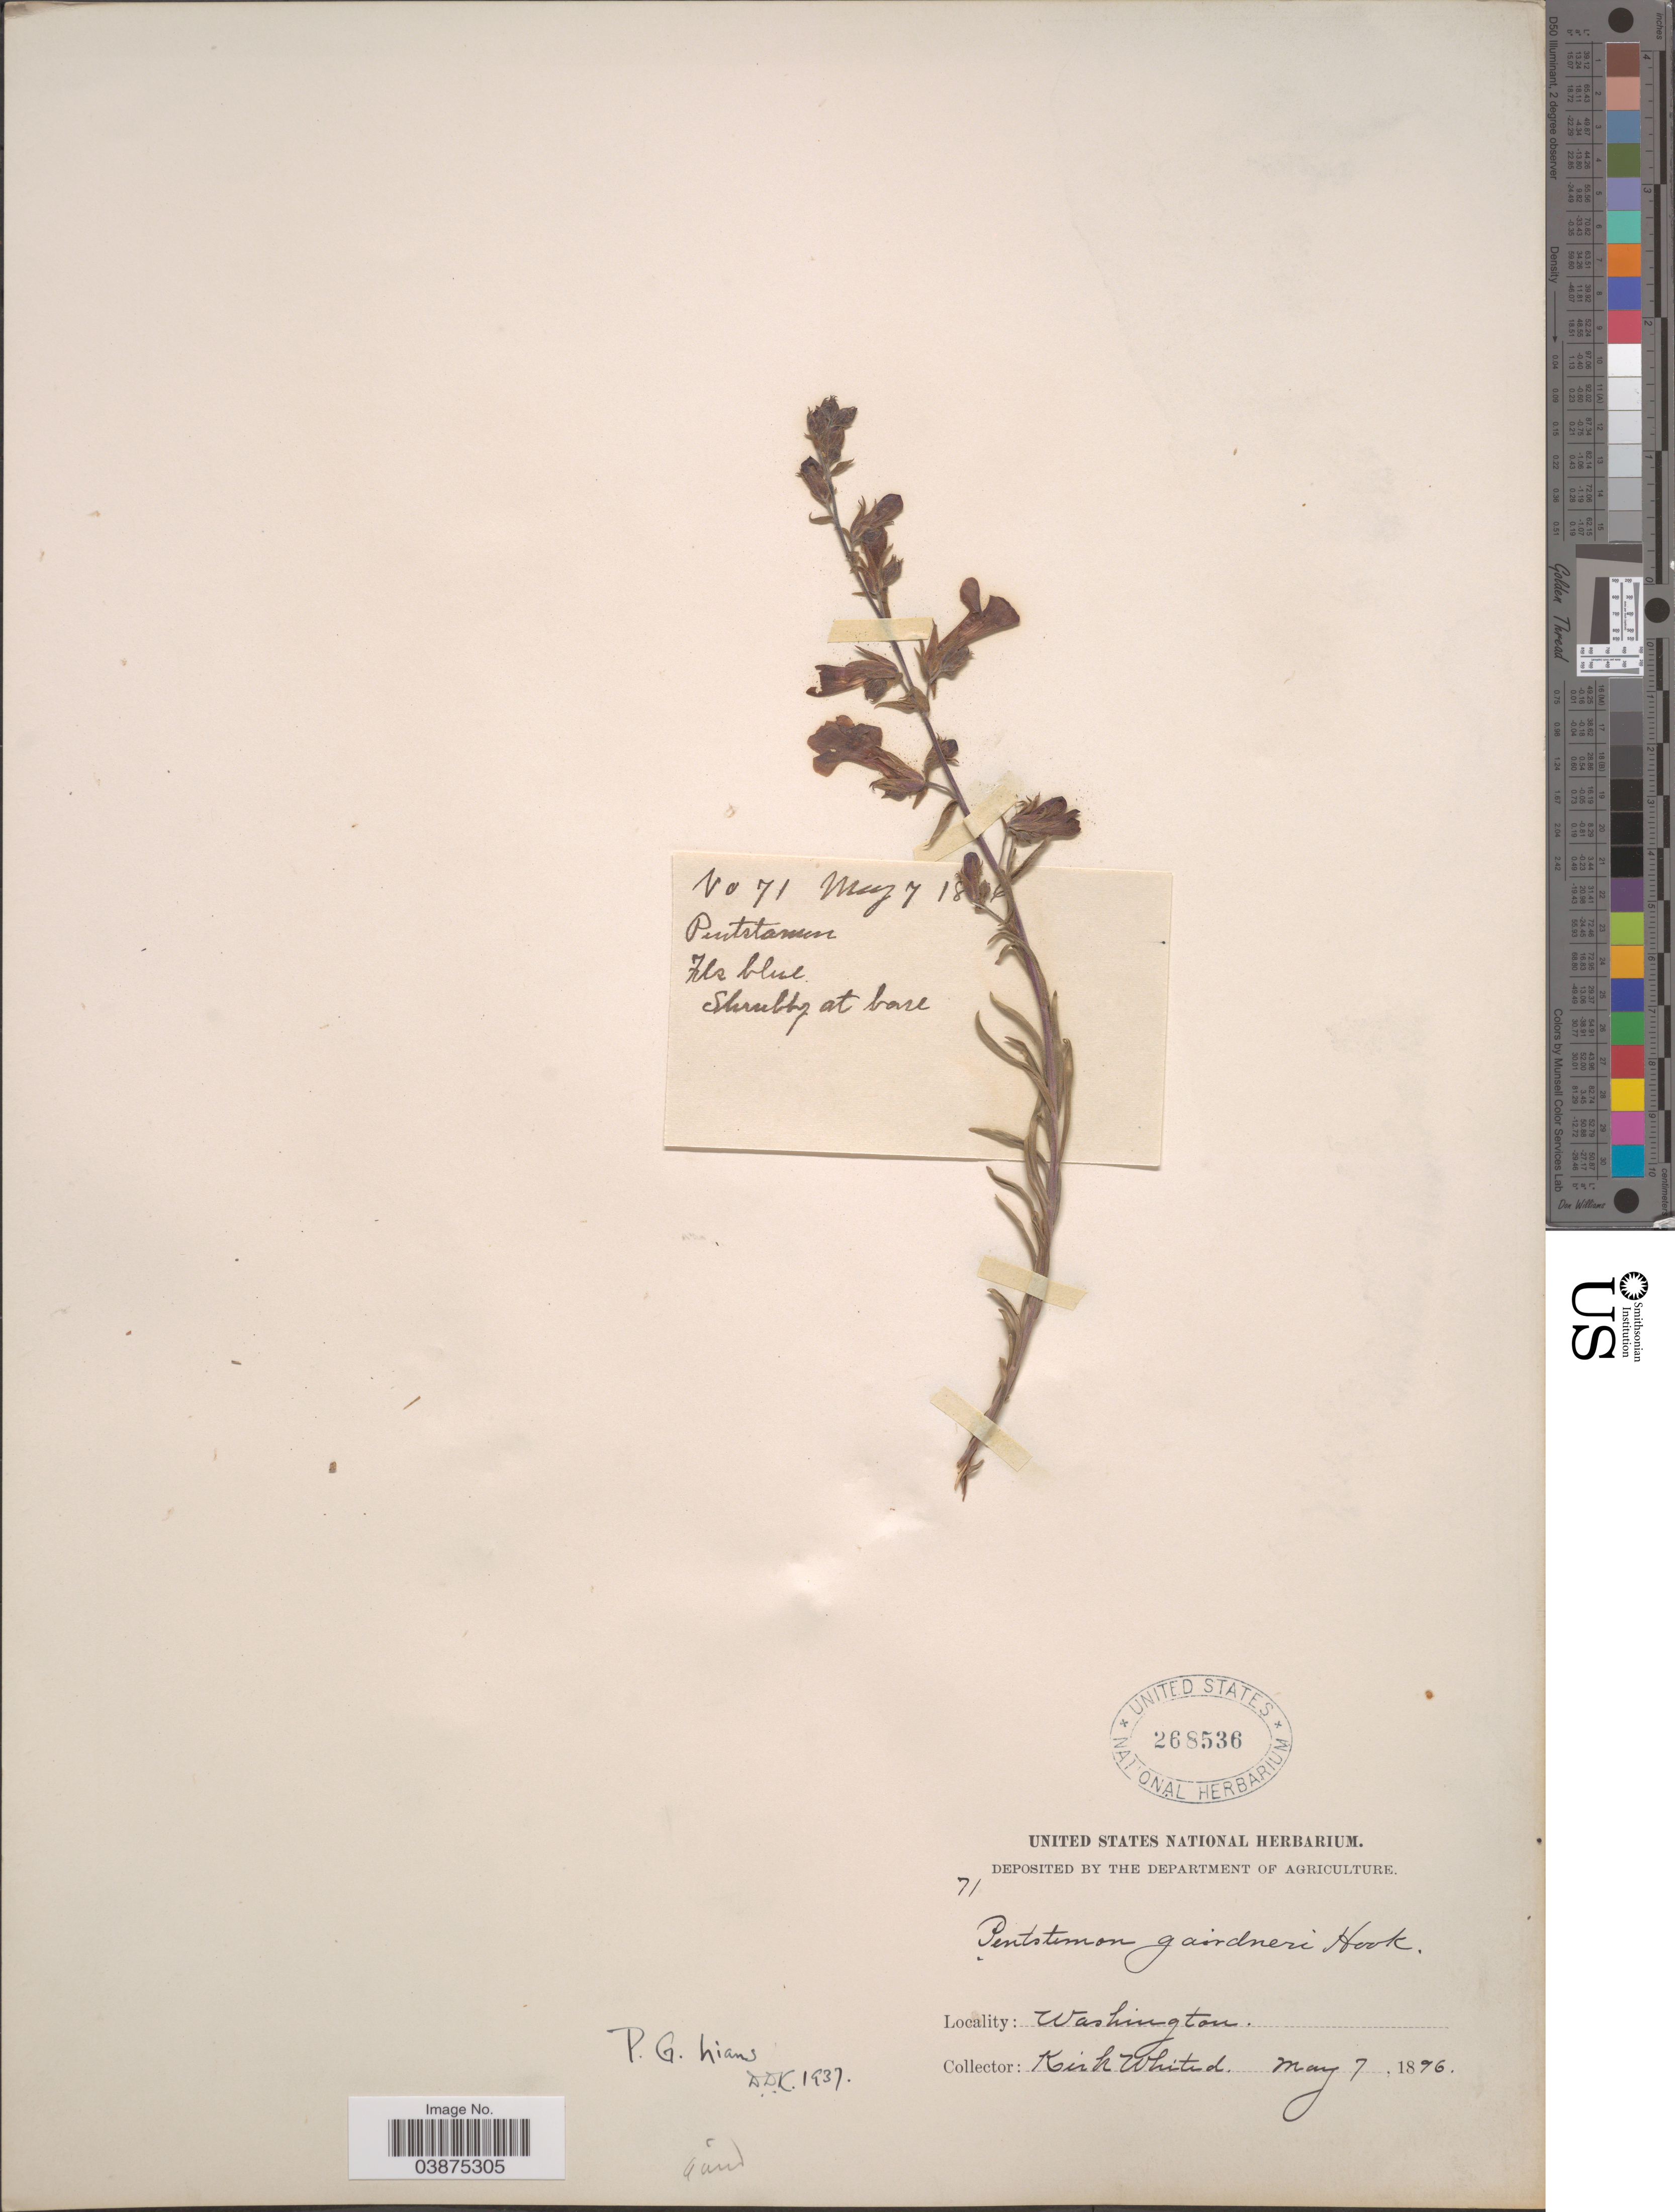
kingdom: Plantae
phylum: Tracheophyta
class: Magnoliopsida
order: Lamiales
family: Plantaginaceae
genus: Penstemon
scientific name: Penstemon gairdneri subsp. hians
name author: (Piper) D.D. Keck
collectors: K. Whited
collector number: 71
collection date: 1896-05-07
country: United States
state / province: Washington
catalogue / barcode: US 268536